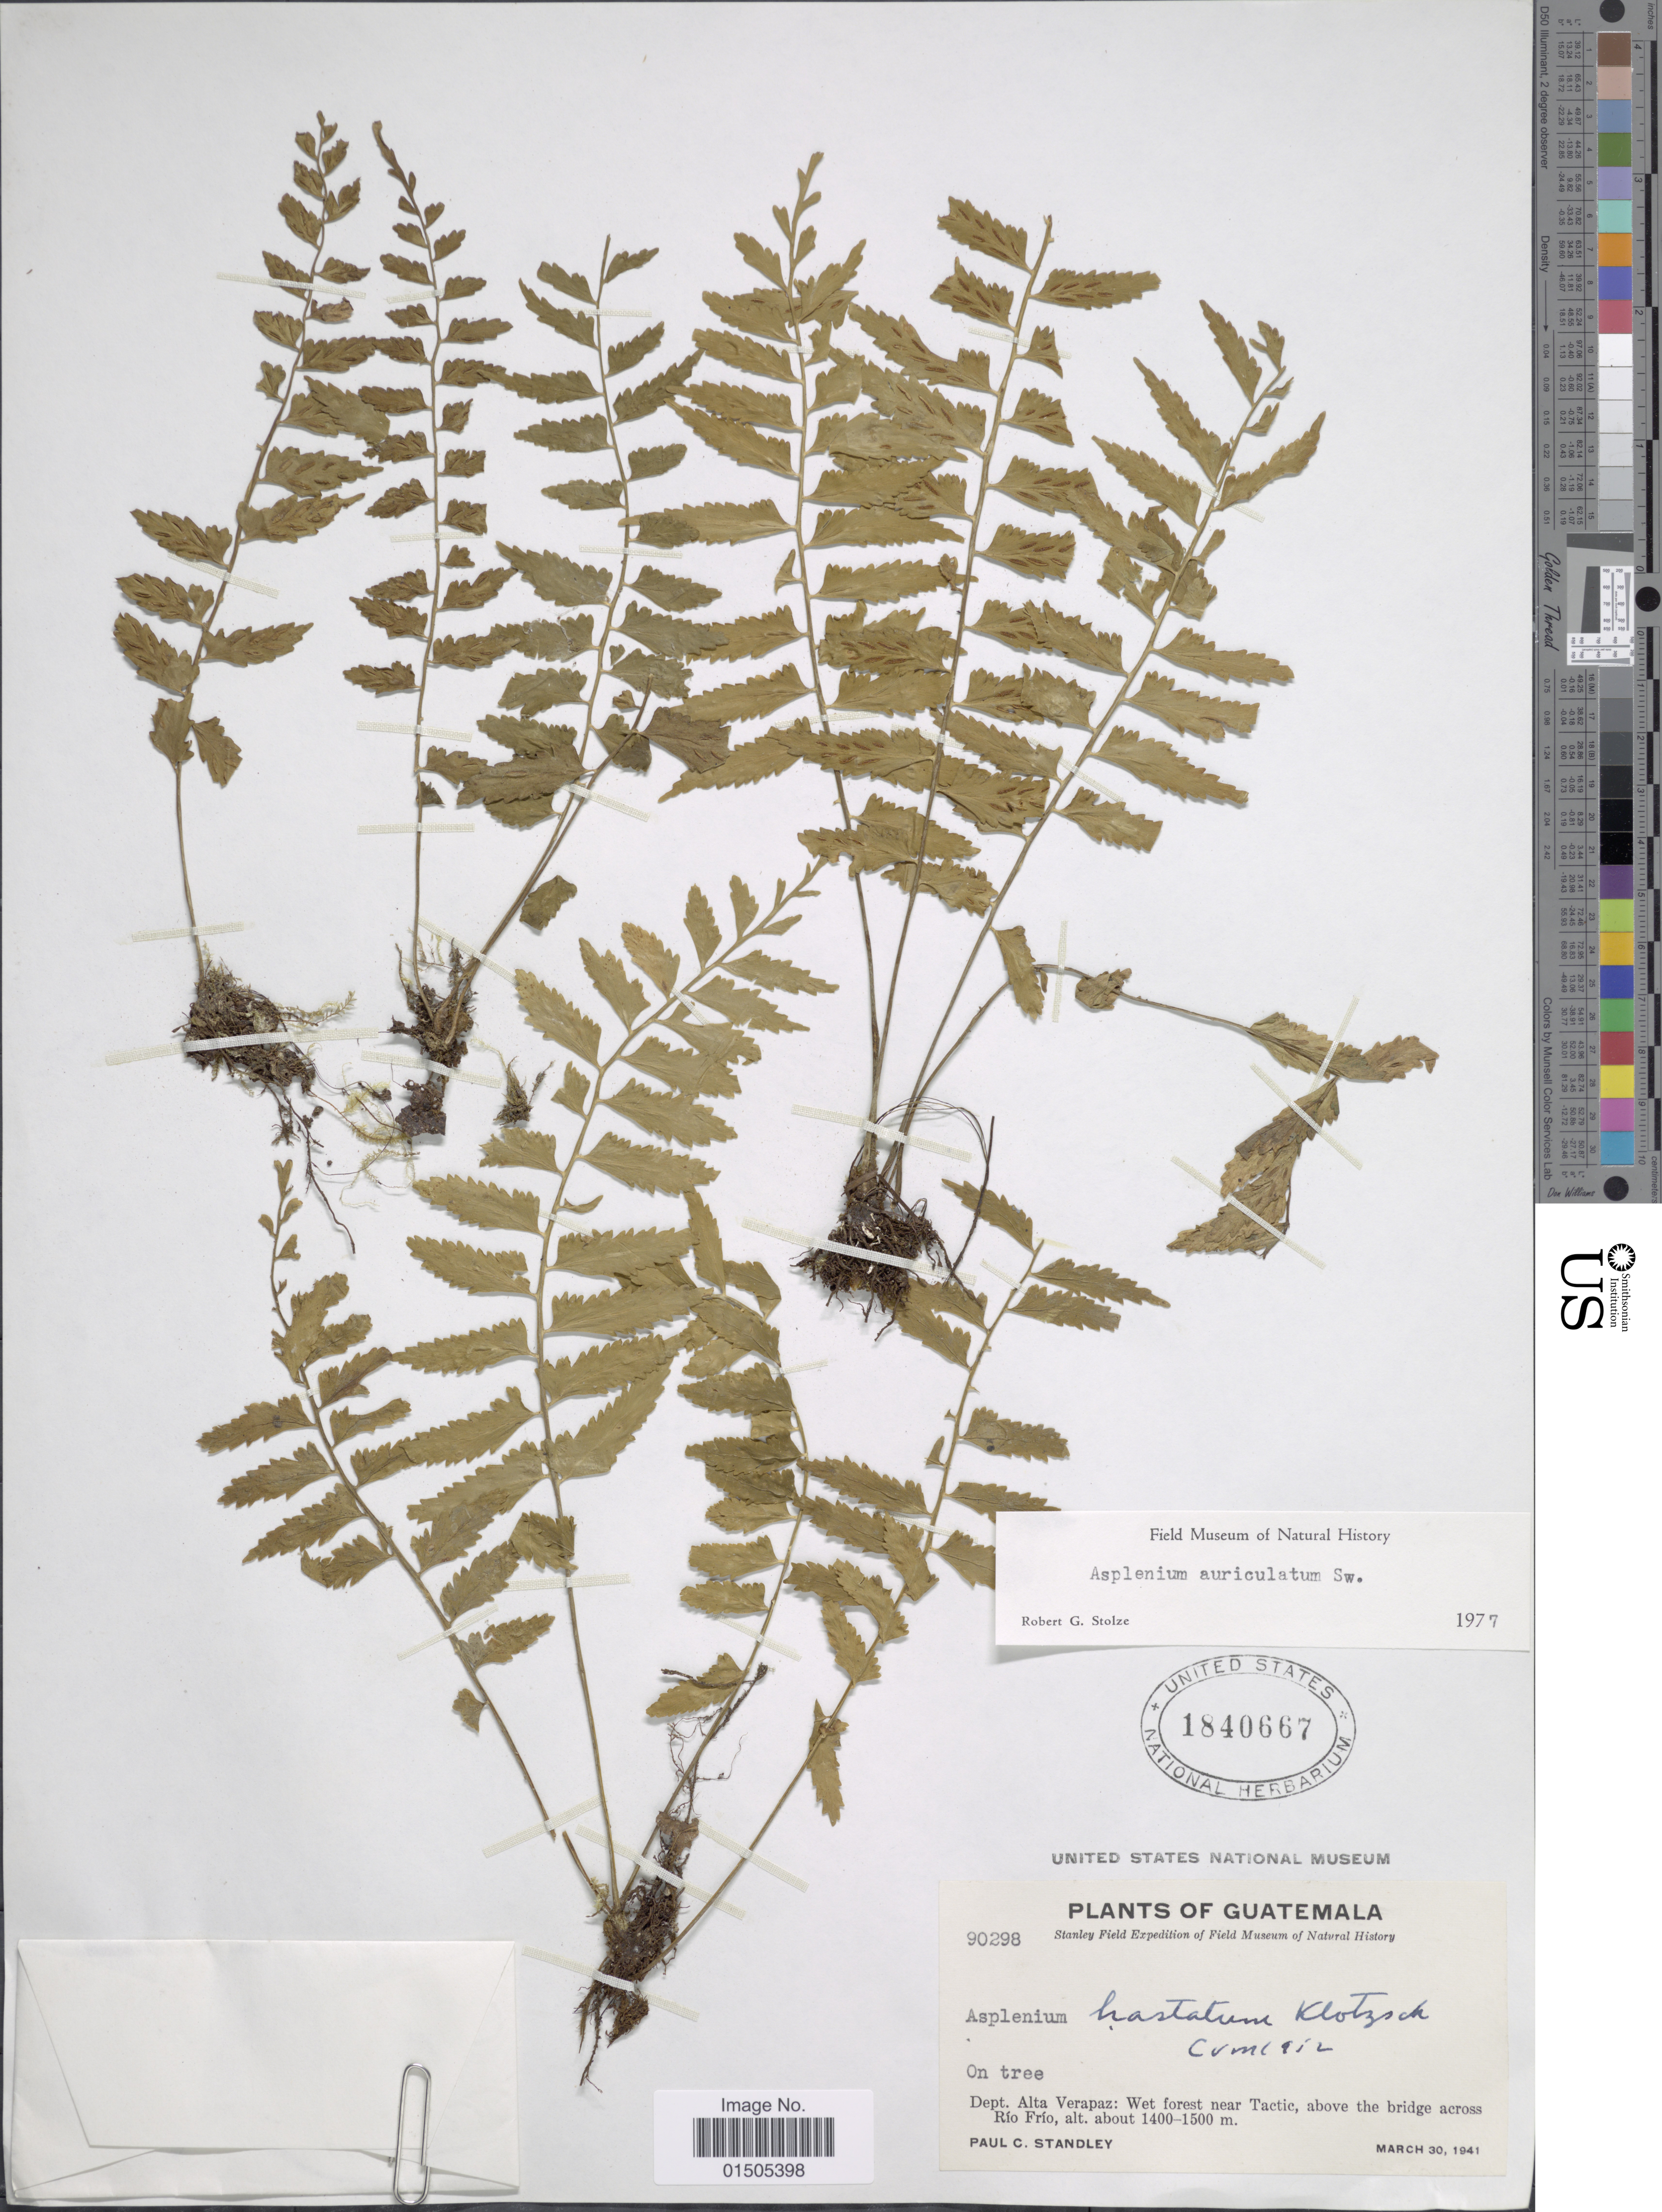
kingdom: Plantae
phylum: Tracheophyta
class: Polypodiopsida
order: Polypodiales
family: Aspleniaceae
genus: Asplenium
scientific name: Asplenium auriculatum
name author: Sw.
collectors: P. C. Standley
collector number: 90298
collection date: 1941-03-30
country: Guatemala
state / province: Alta Verapaz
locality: Wet forest near Tactic, above the bridge across Río Frío.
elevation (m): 1400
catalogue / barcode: US 1840667